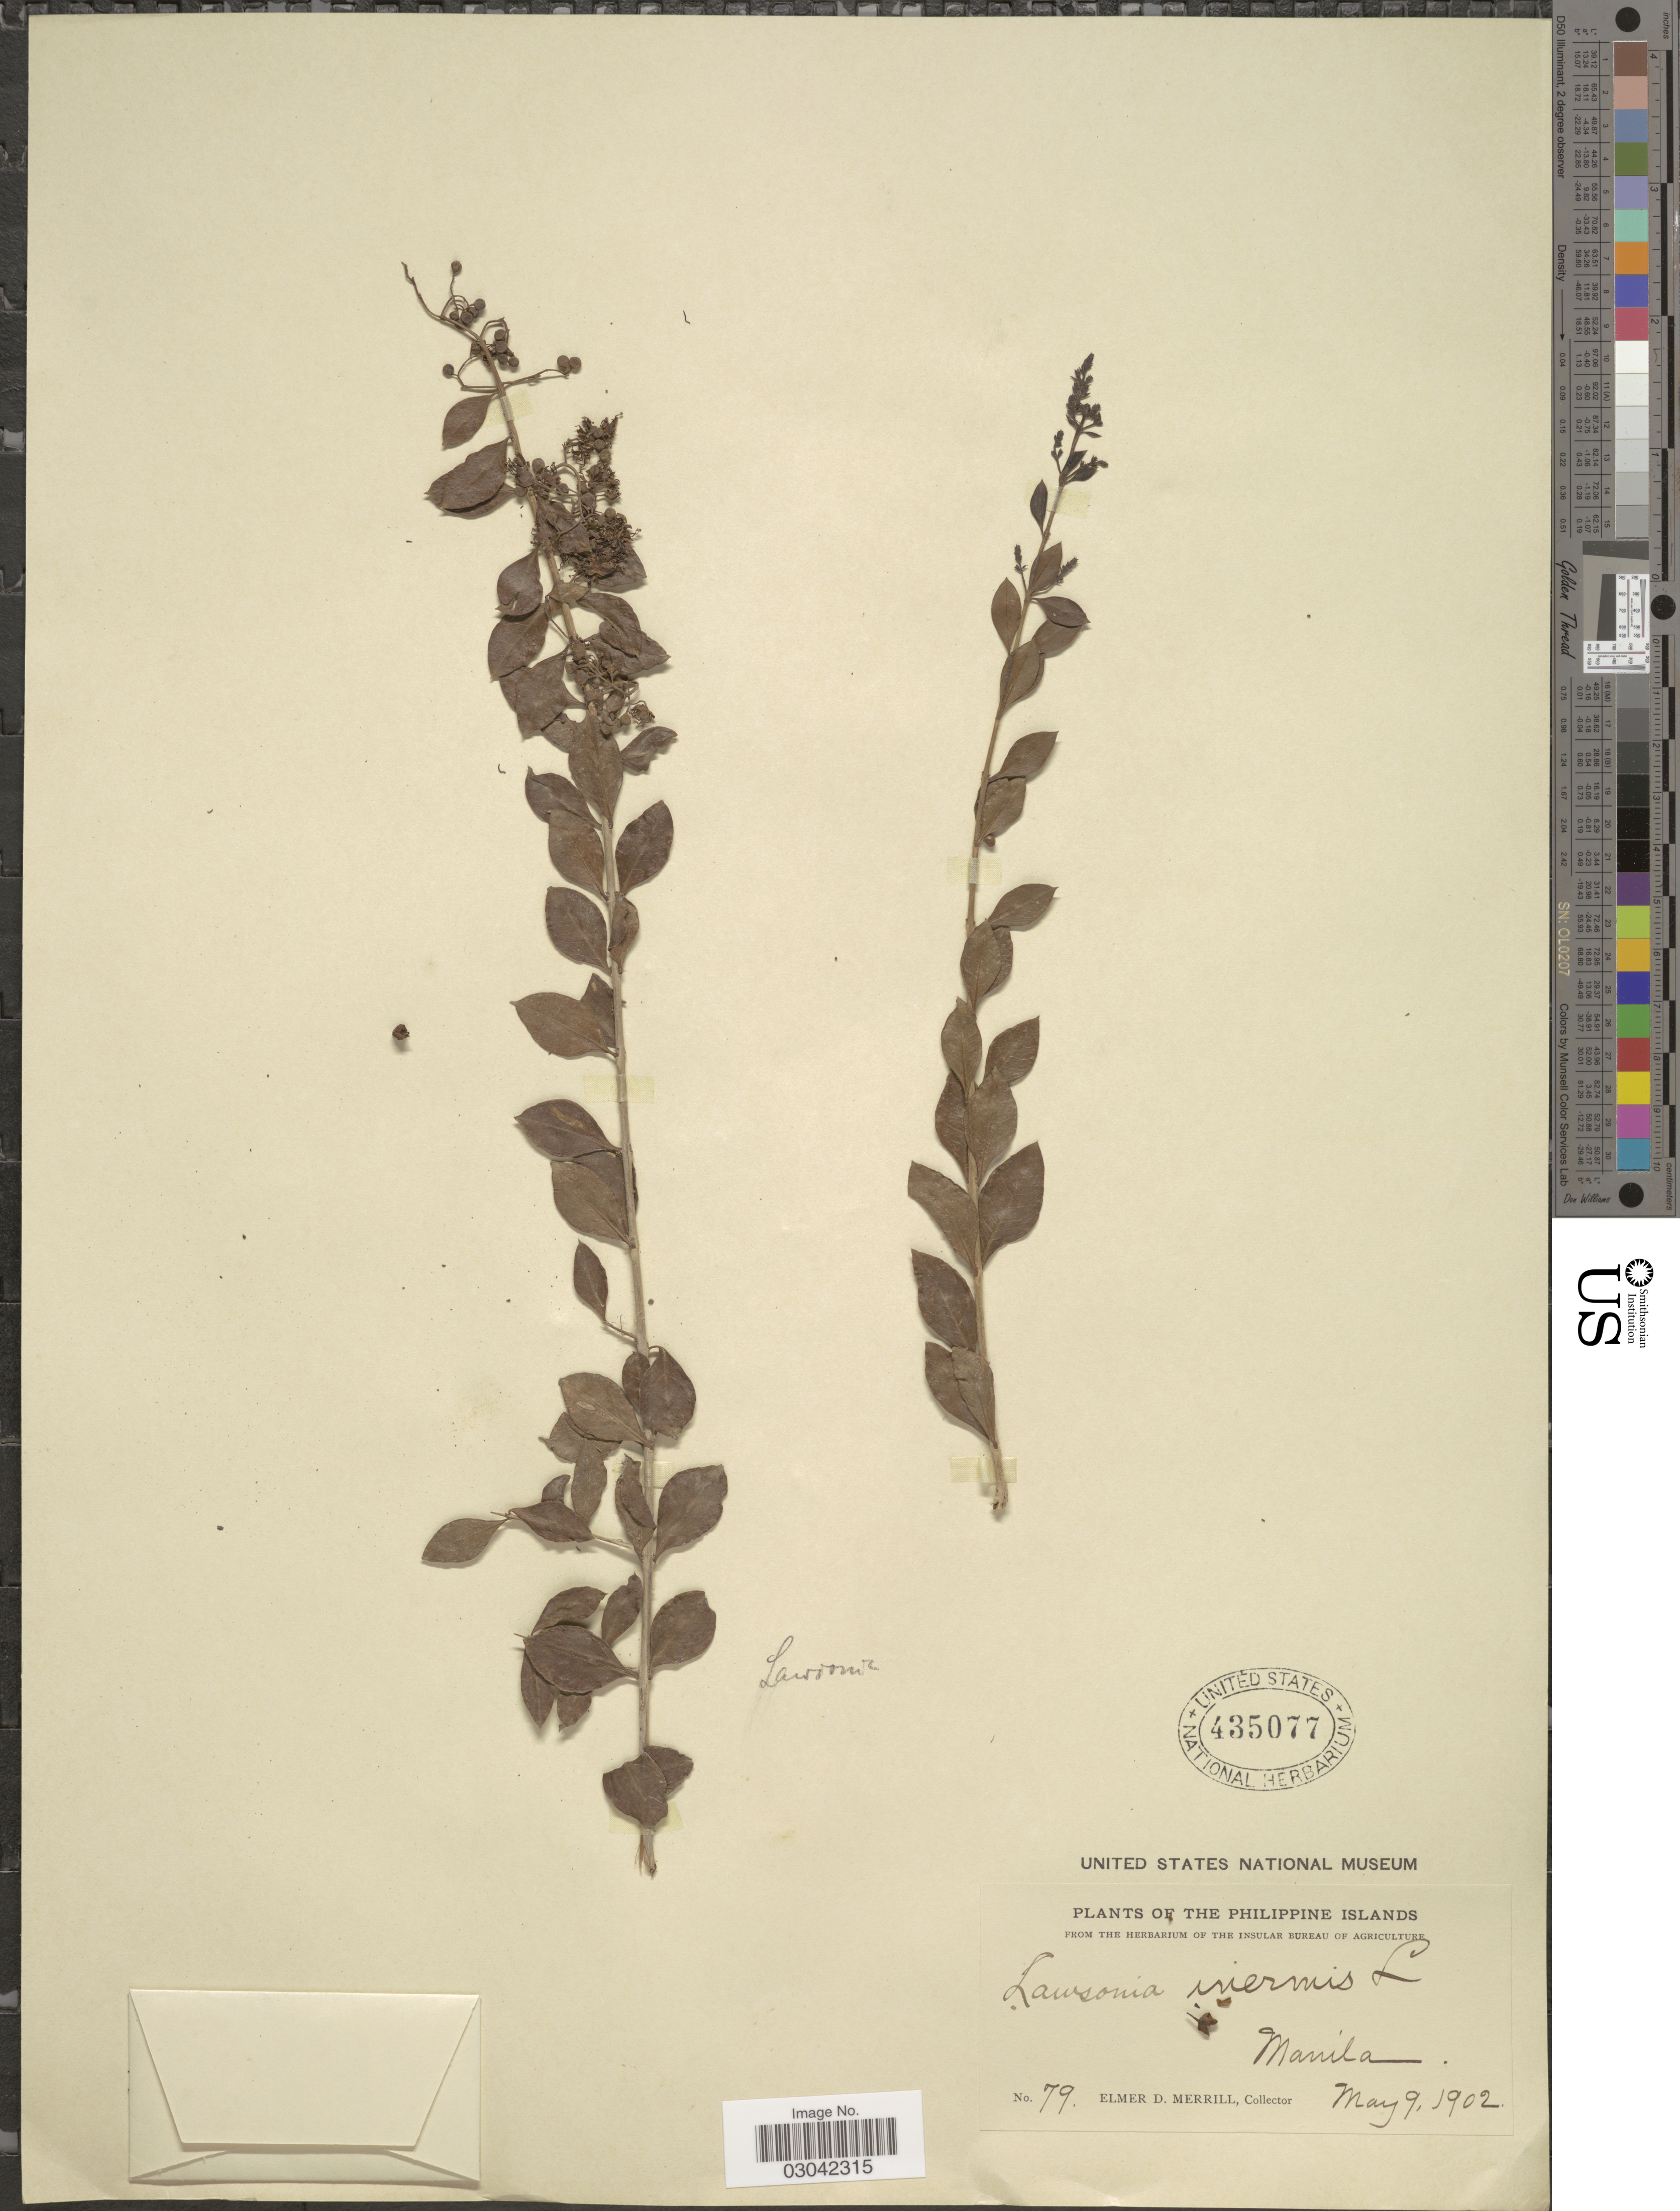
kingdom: Plantae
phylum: Tracheophyta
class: Magnoliopsida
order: Myrtales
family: Lythraceae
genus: Lawsonia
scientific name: Lawsonia inermis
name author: L.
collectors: E. D. Merrill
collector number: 79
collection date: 1902-05-09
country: Philippines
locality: Manila.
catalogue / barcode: US 435077